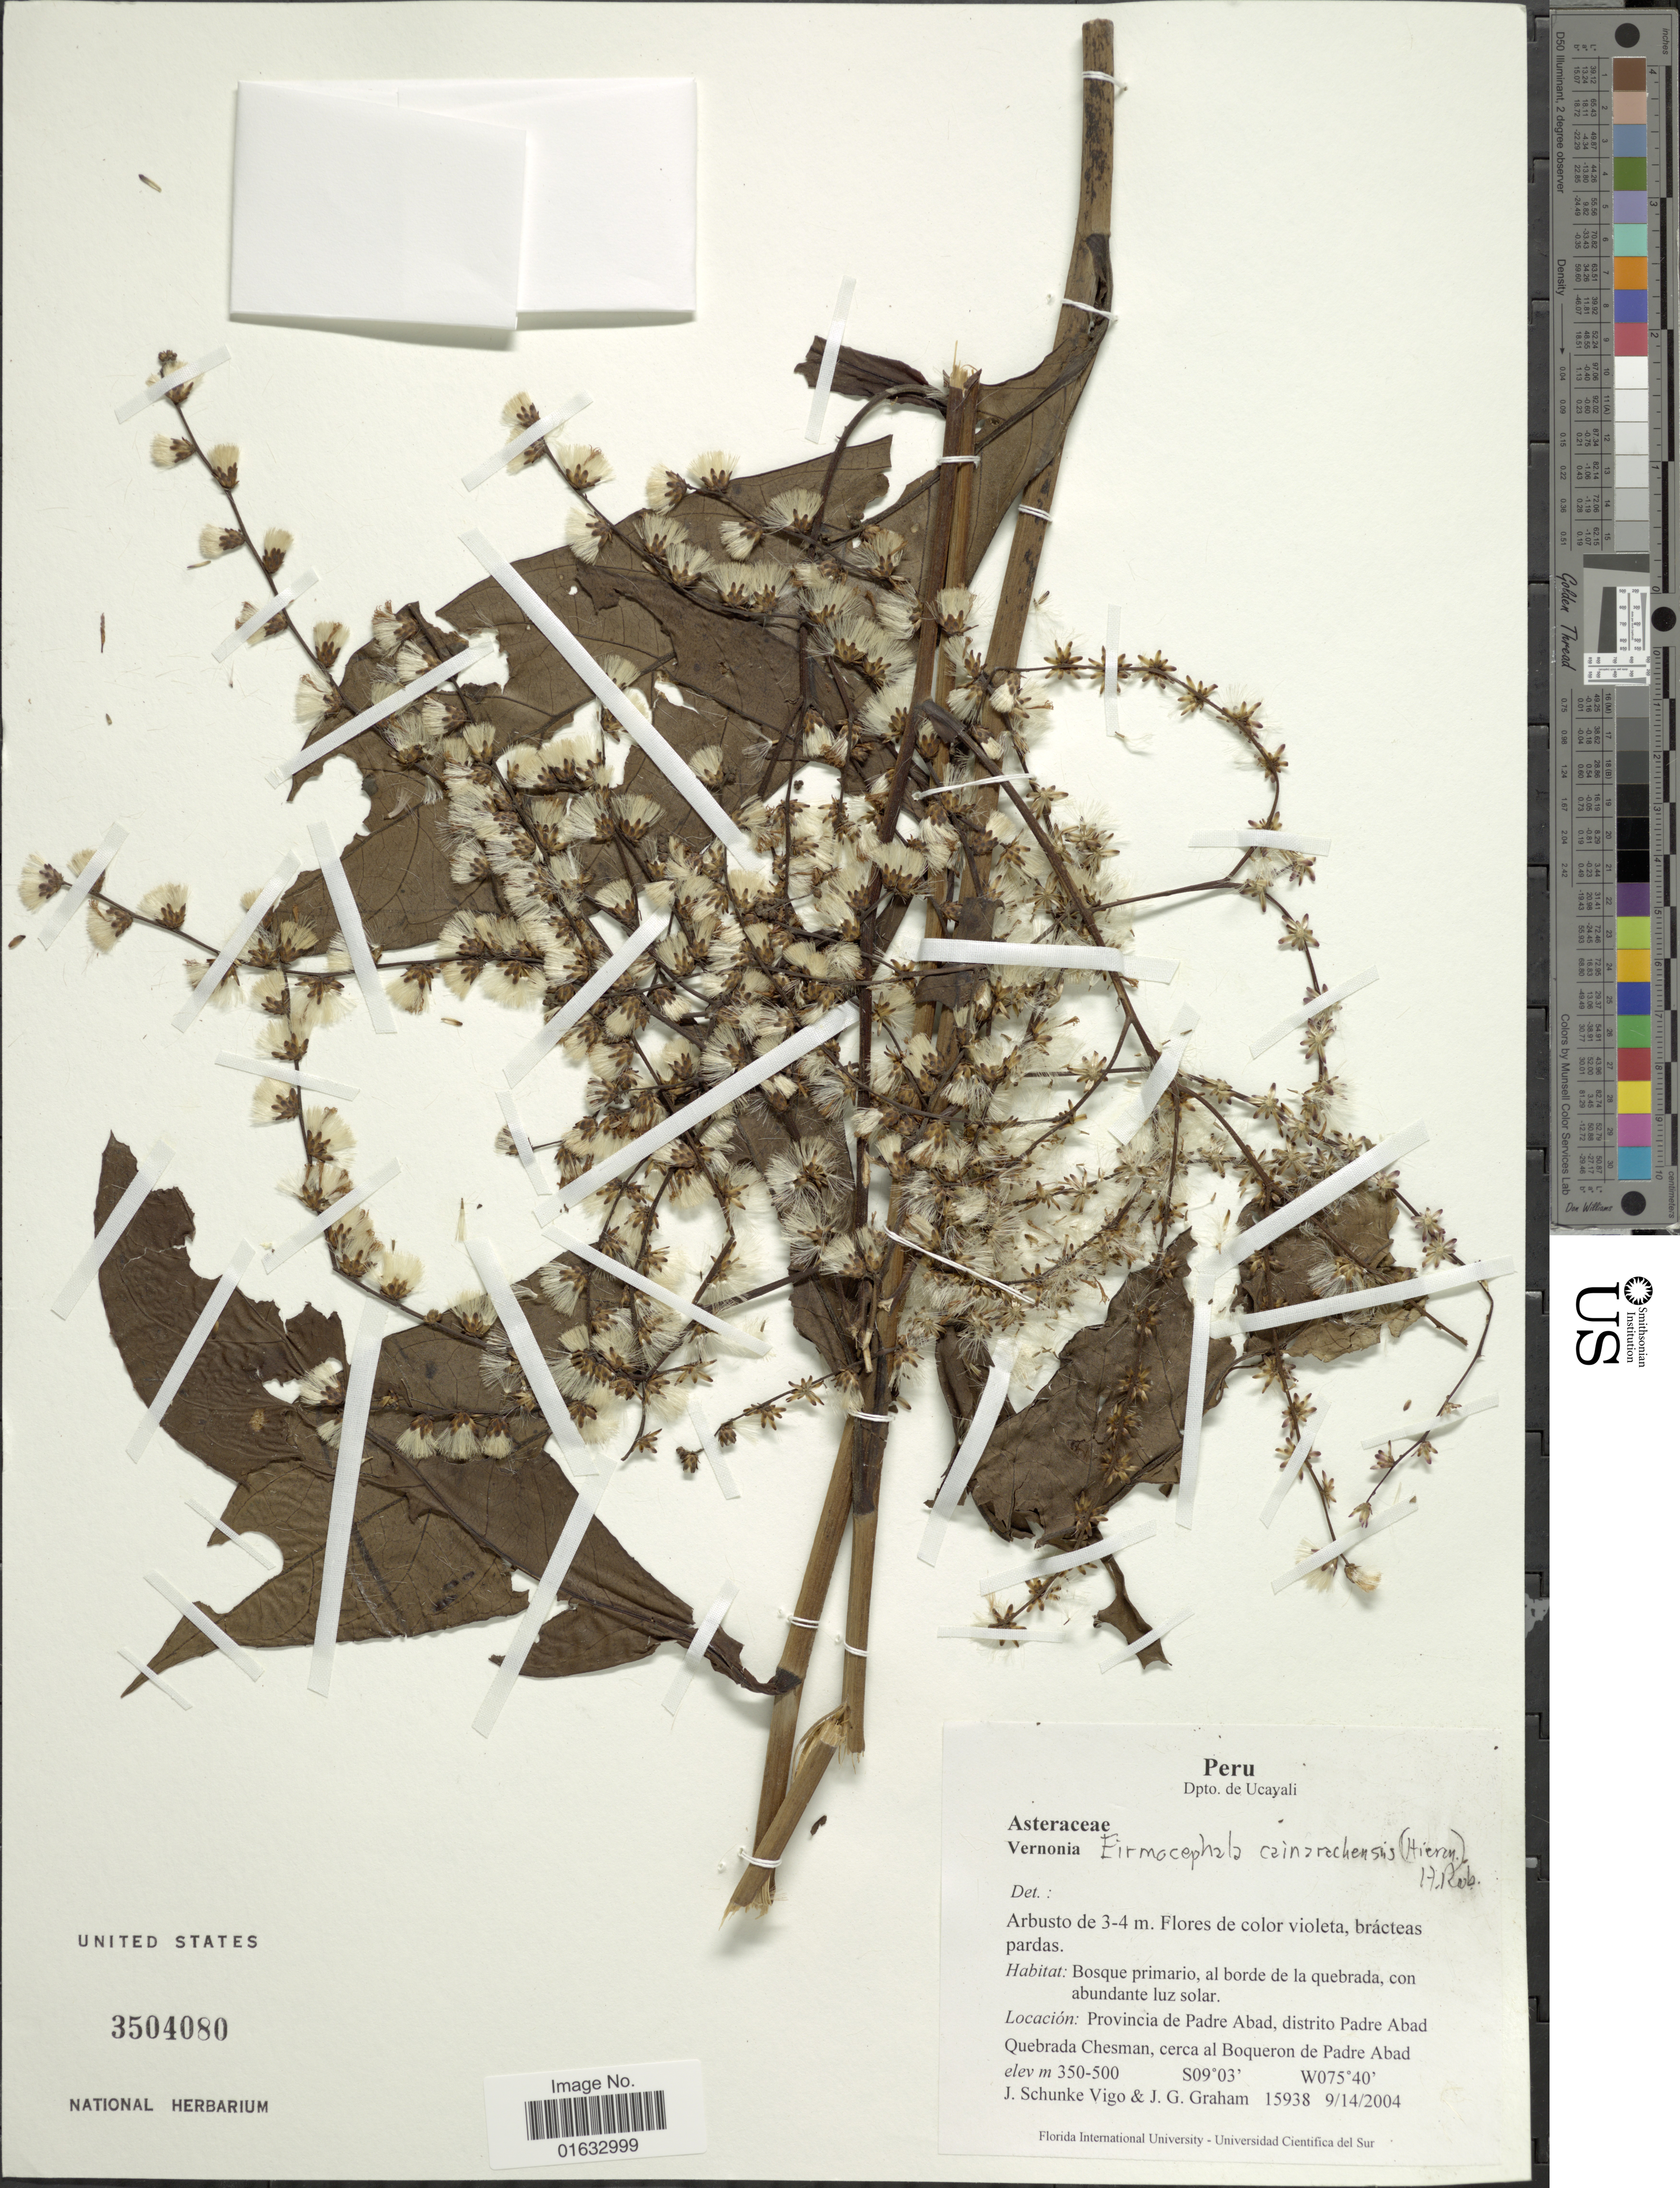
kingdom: Plantae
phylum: Tracheophyta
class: Magnoliopsida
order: Asterales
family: Asteraceae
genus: Eirmocephala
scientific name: Eirmocephala cainarachiensis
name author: (Hieron.) H. Rob.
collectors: J. Schunke Vigo & J. Graham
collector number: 15938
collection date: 2004-09-14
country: Peru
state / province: Ucayali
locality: Peru, Dpto. de Ucayali, Provincia de Padre Abad, distrito Padre Abad Quebrada Chesman, cerca al Boqueron de Padre Abad.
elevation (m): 350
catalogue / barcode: US 3504080